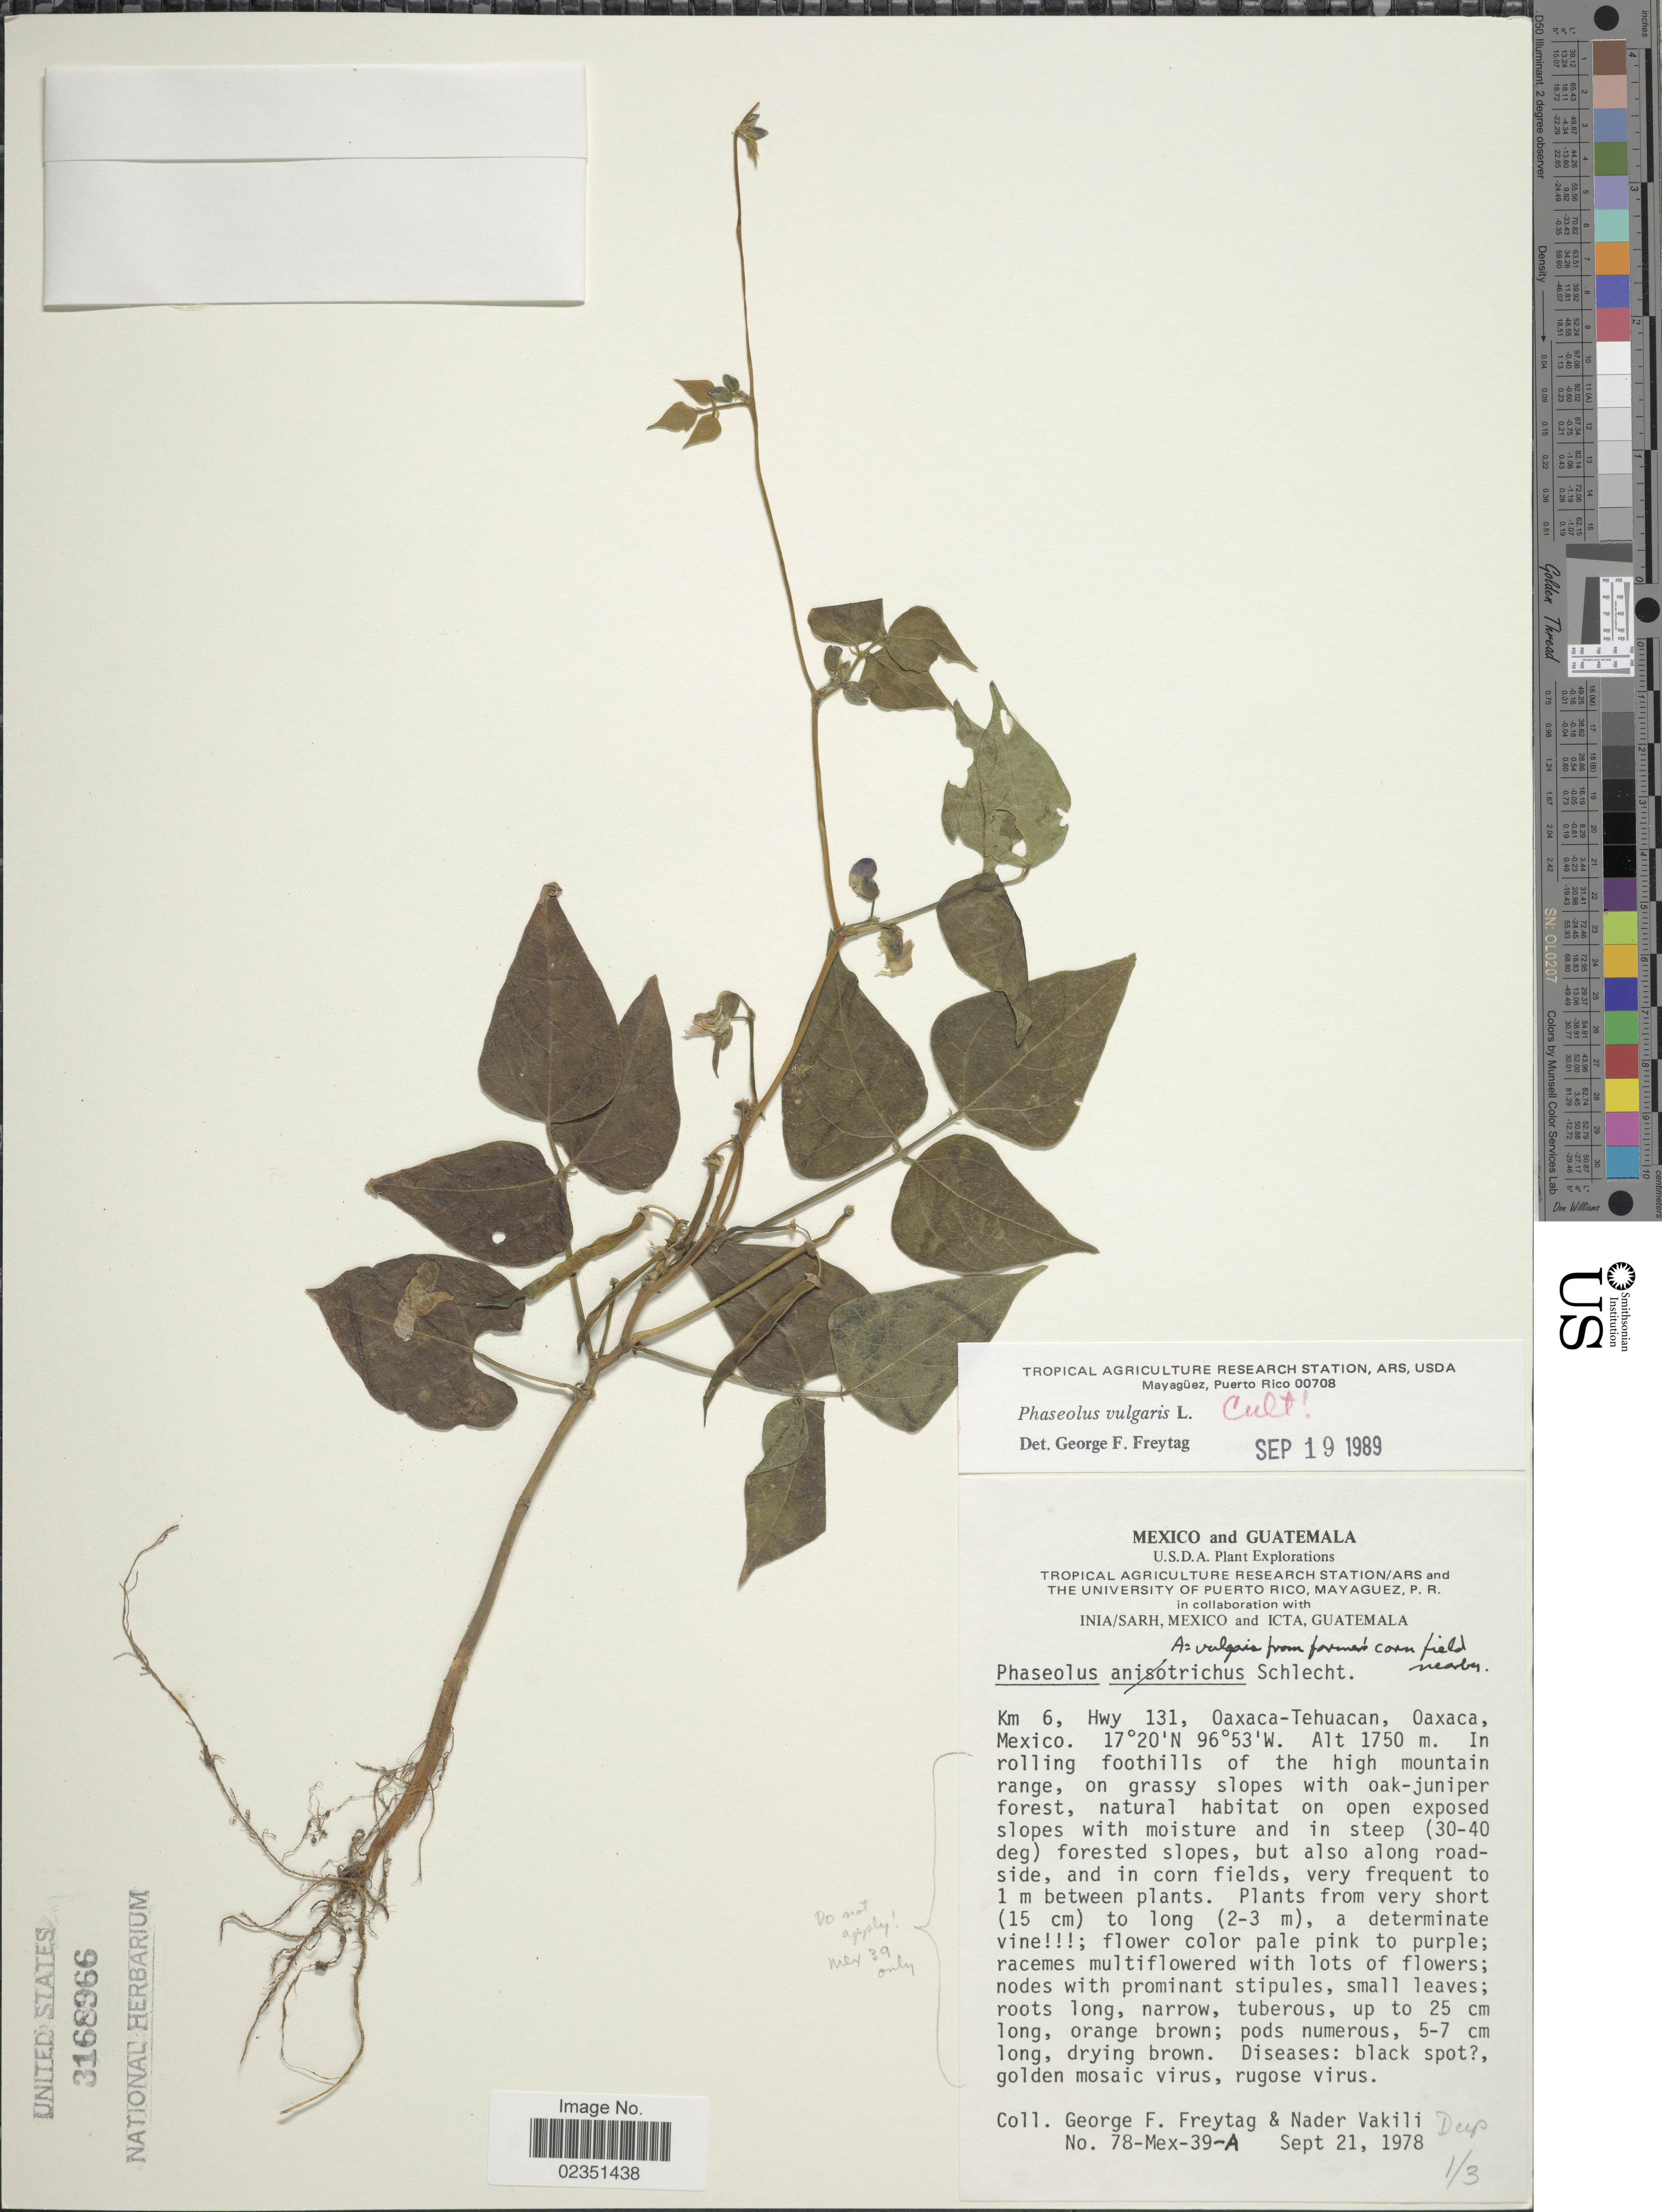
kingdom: Plantae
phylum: Tracheophyta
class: Magnoliopsida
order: Fabales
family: Fabaceae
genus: Phaseolus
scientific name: Phaseolus vulgaris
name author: L.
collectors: G. F. Freytag & N. Vakili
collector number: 78-Mex-39-A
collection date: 1978-09-21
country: Mexico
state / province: Oaxaca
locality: Km 6, Hwy 131, Oaxaca-Tehuacan, Oaxaca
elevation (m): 1750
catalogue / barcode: US 3168966